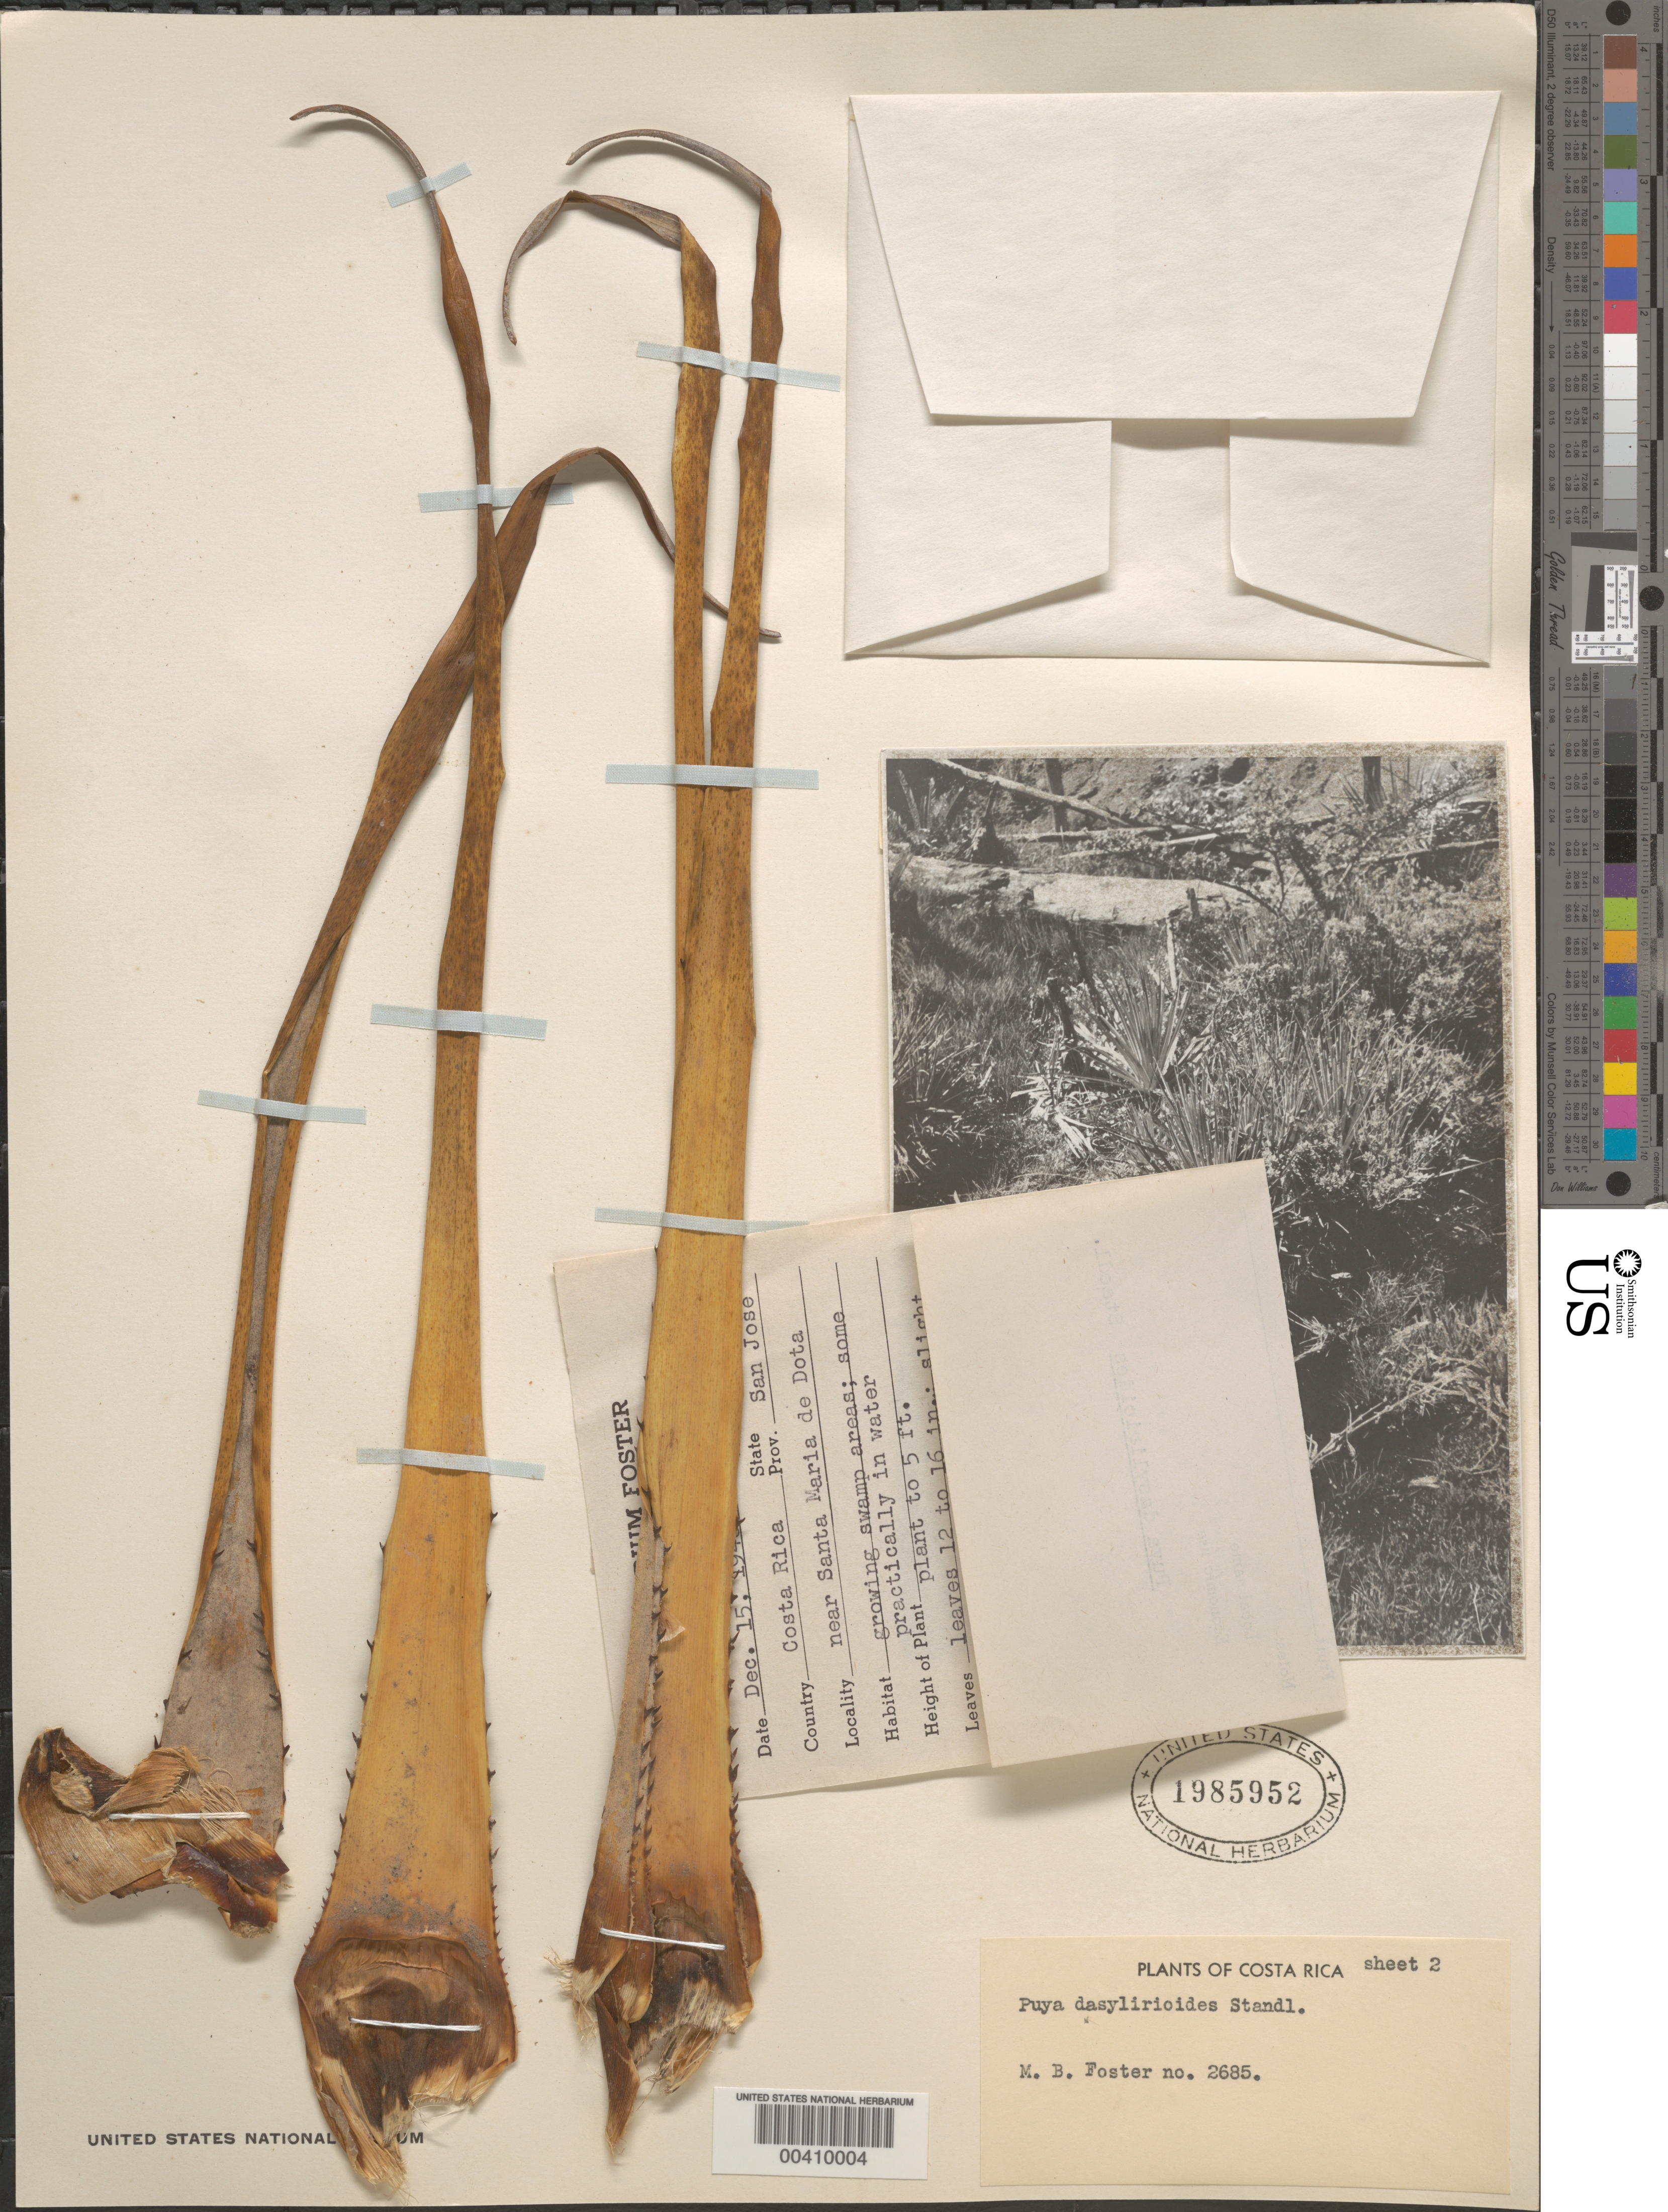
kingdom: Plantae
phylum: Tracheophyta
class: Liliopsida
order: Poales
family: Bromeliaceae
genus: Puya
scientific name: Puya dasylirioides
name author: Standl.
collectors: M. B. Foster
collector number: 2685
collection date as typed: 15 Dec 1948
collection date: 1948-12-15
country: Costa Rica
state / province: San José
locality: Near santa maria de dota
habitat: Growing in swamp area, some practically in water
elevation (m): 2743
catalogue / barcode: US 1985952